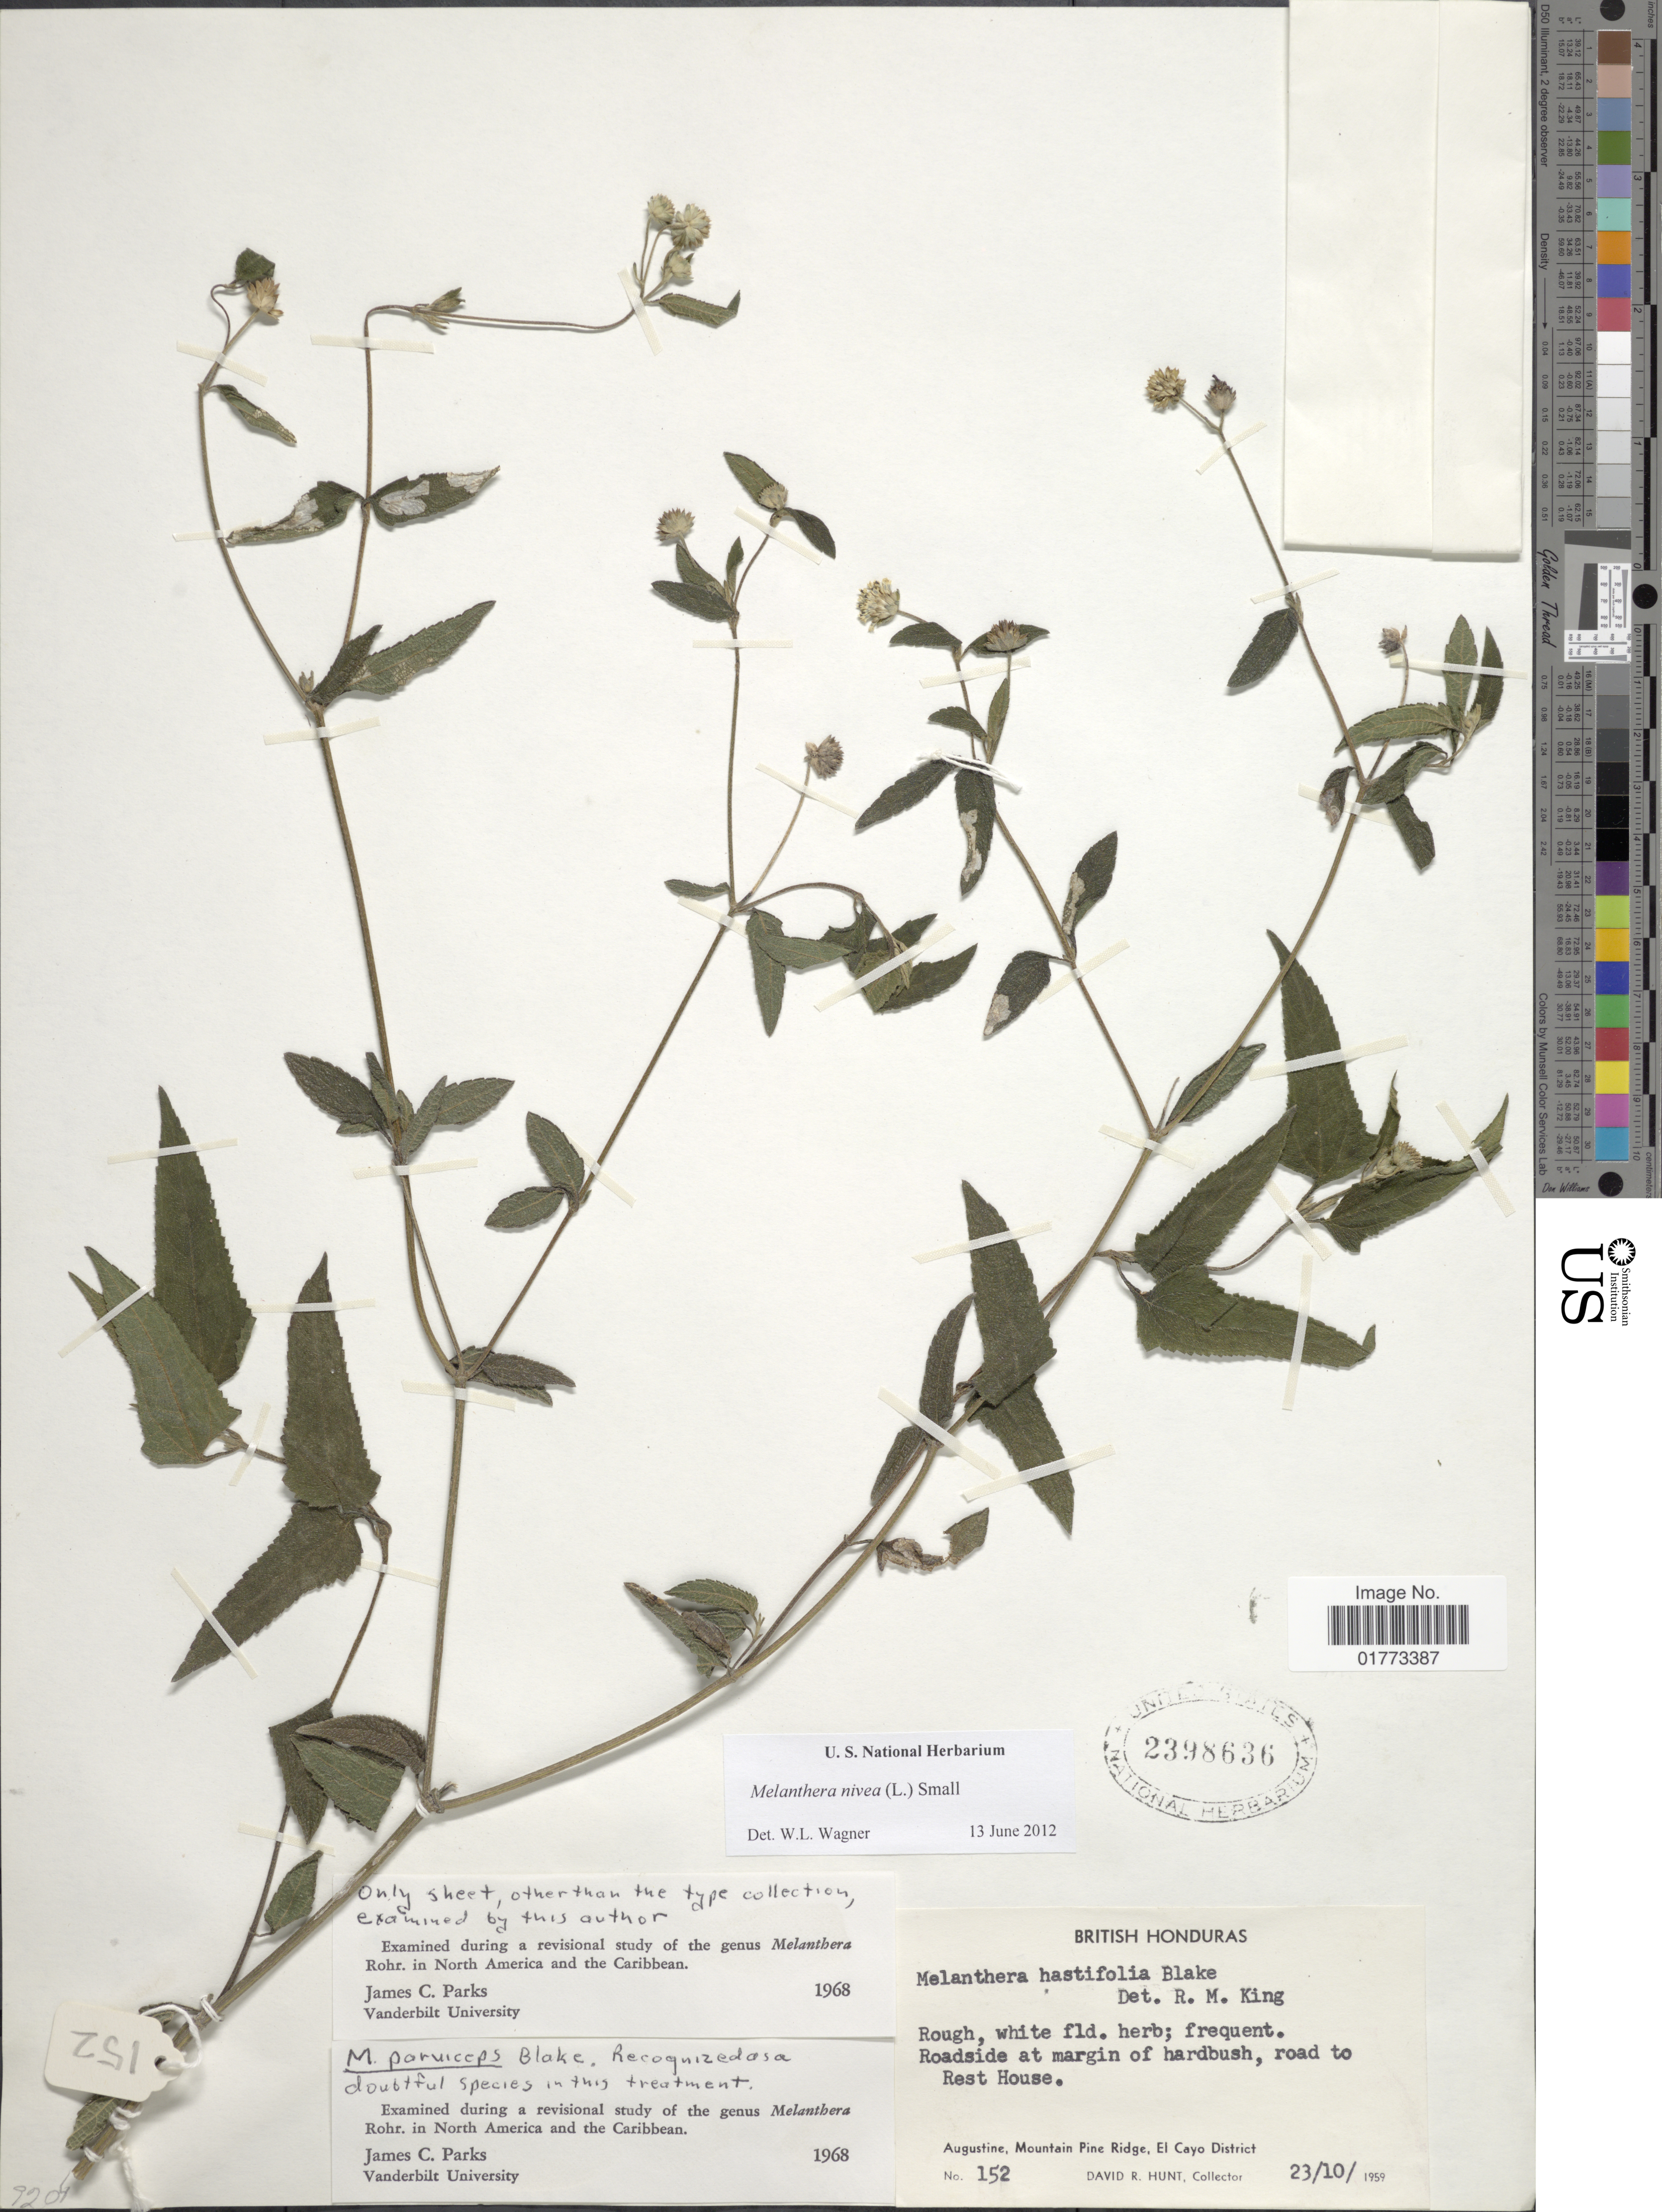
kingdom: Plantae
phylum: Tracheophyta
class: Magnoliopsida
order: Asterales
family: Asteraceae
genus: Melanthera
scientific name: Melanthera nivea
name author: (L.) Small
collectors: D. R. Hunt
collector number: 152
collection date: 1959-10-23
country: Belize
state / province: Cayo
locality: British Honduras, Augustine, Mountain Pine Ridge, Roadside at margin of hardbush, road to Rest House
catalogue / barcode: US 2398636